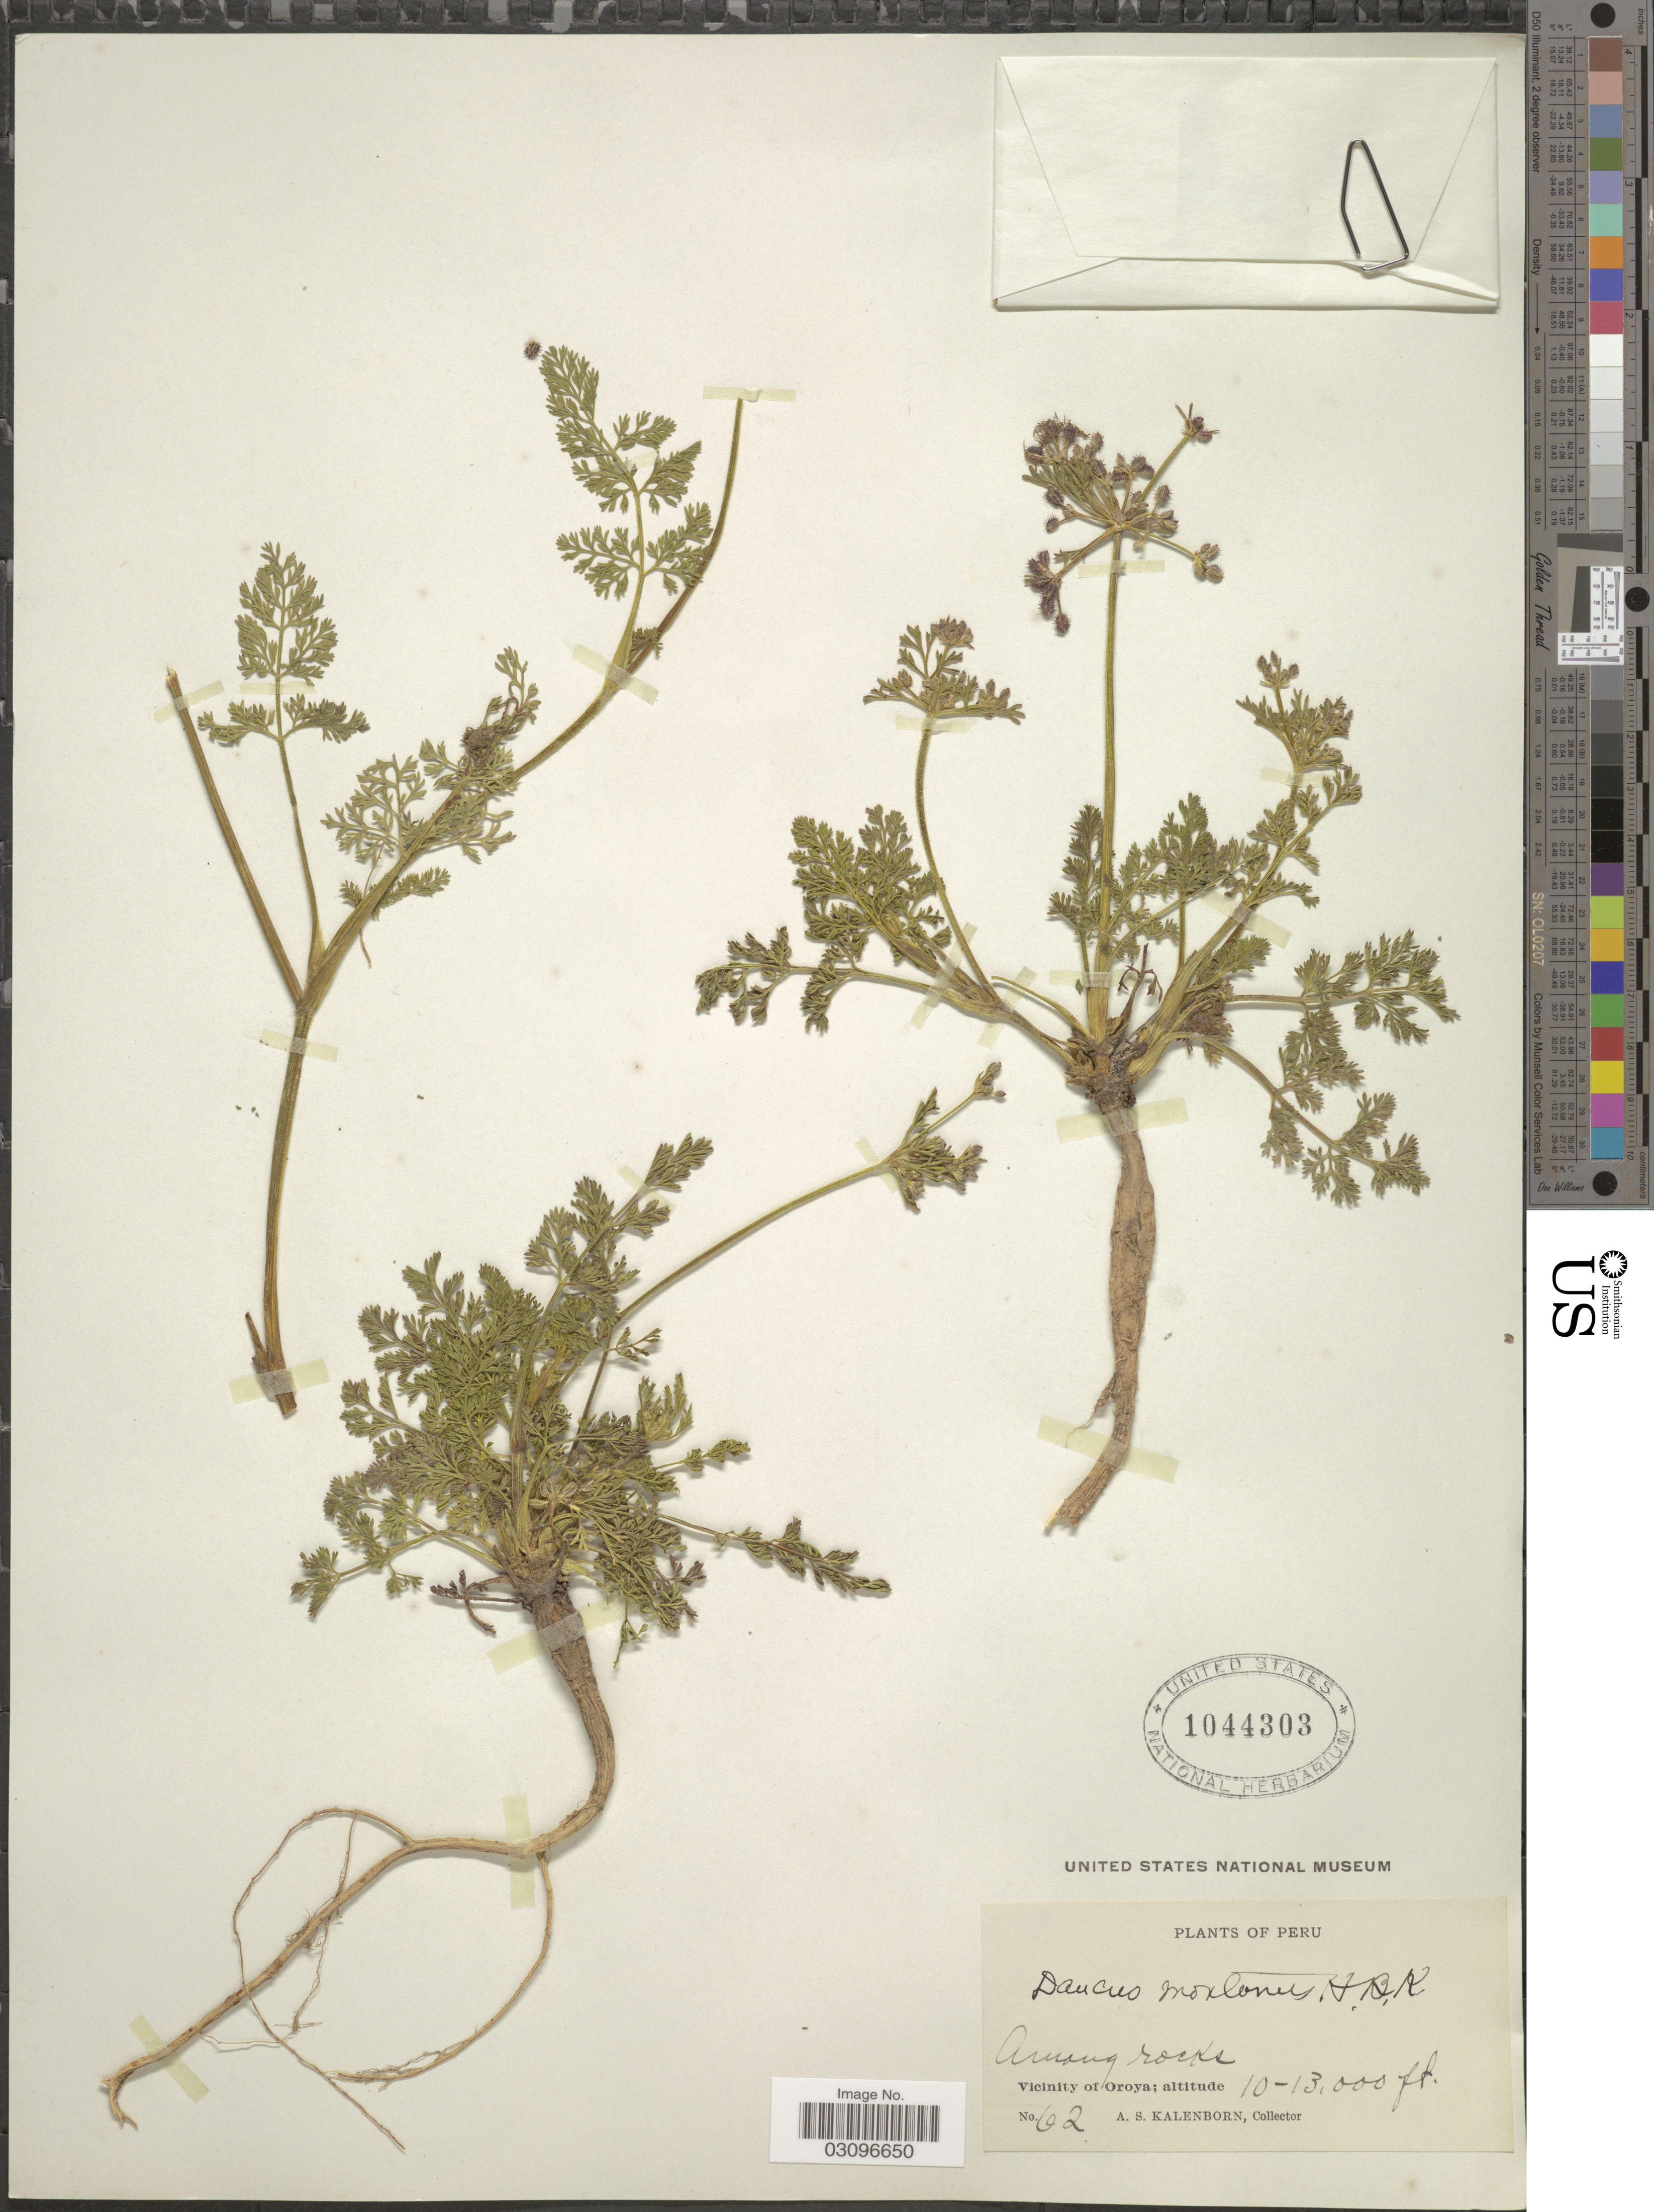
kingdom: Plantae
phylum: Tracheophyta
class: Magnoliopsida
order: Apiales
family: Apiaceae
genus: Daucus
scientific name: Daucus montanus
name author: Humb. & Bonpl. ex Spreng.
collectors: A. Kalenborn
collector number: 62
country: Peru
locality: Among rocks. Vicinity of Oroya.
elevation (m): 3048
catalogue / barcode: US 1044303